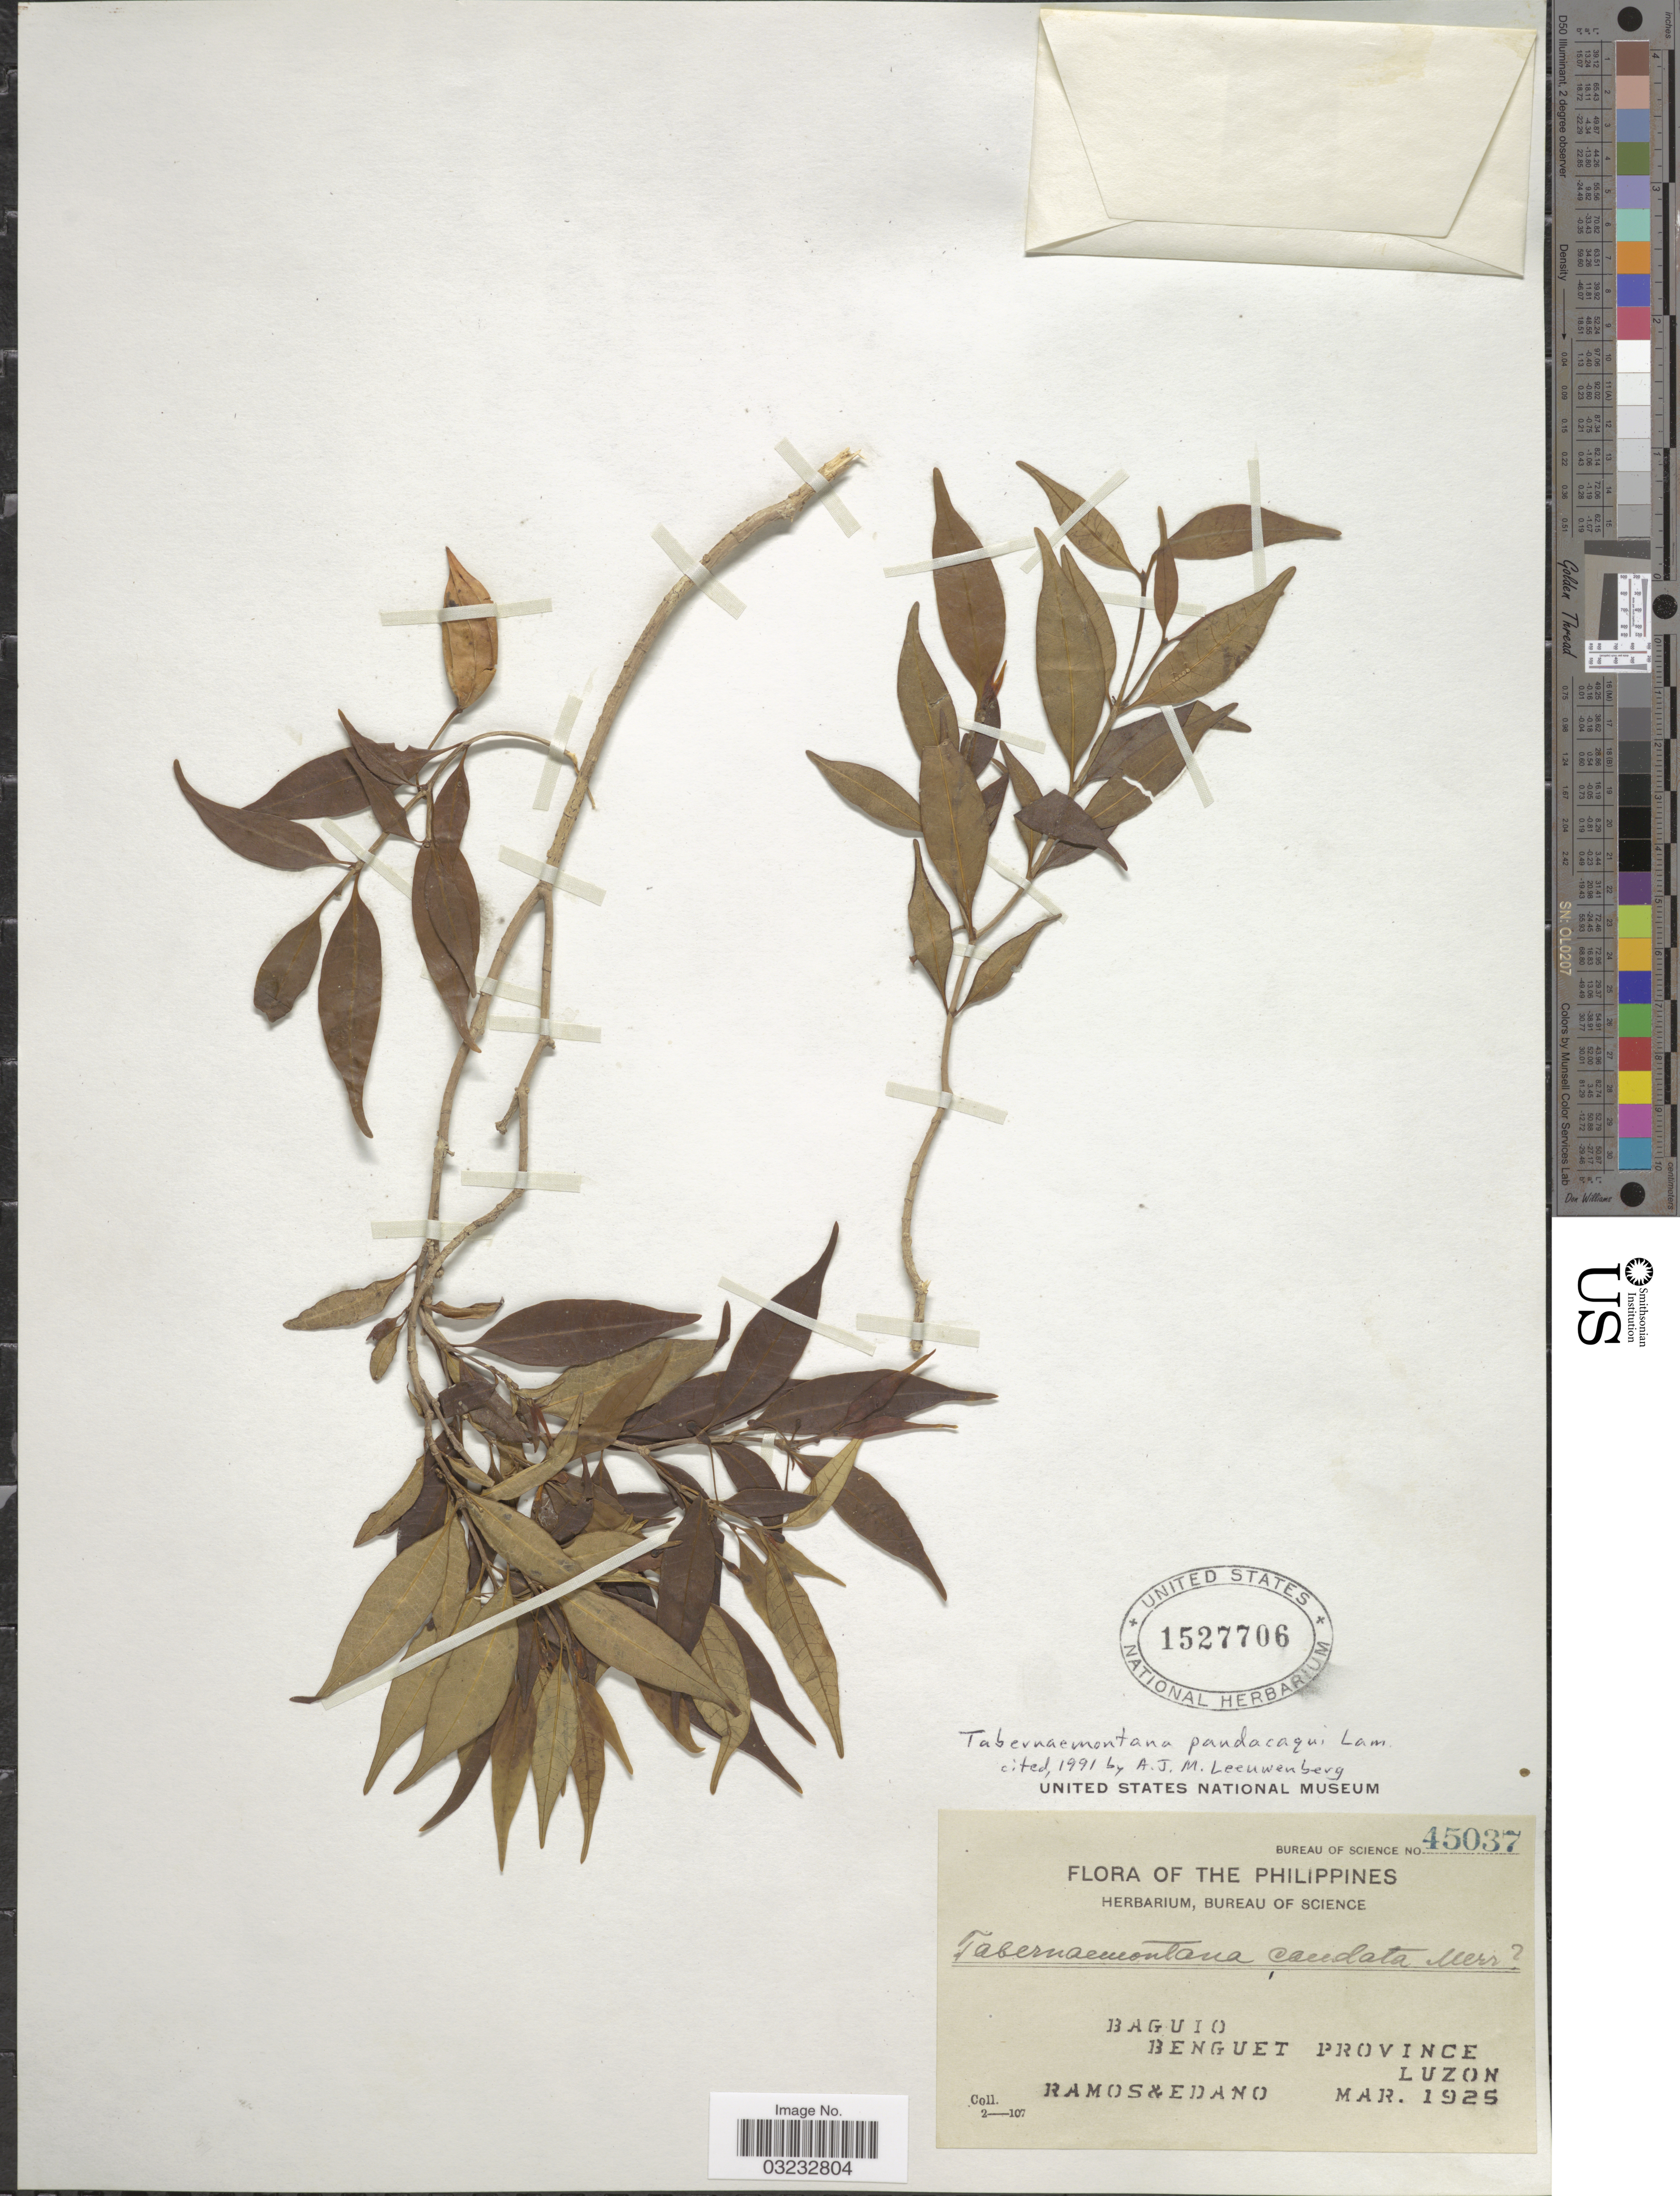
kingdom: Plantae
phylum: Tracheophyta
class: Magnoliopsida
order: Gentianales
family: Apocynaceae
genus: Tabernaemontana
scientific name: Tabernaemontana pandacaqui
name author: Poir.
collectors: -. Ramos & -. Edano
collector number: Bureau of Science 45037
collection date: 1925-03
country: Philippines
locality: Baguio. Benguet Province. Luzon.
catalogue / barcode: US 1527706